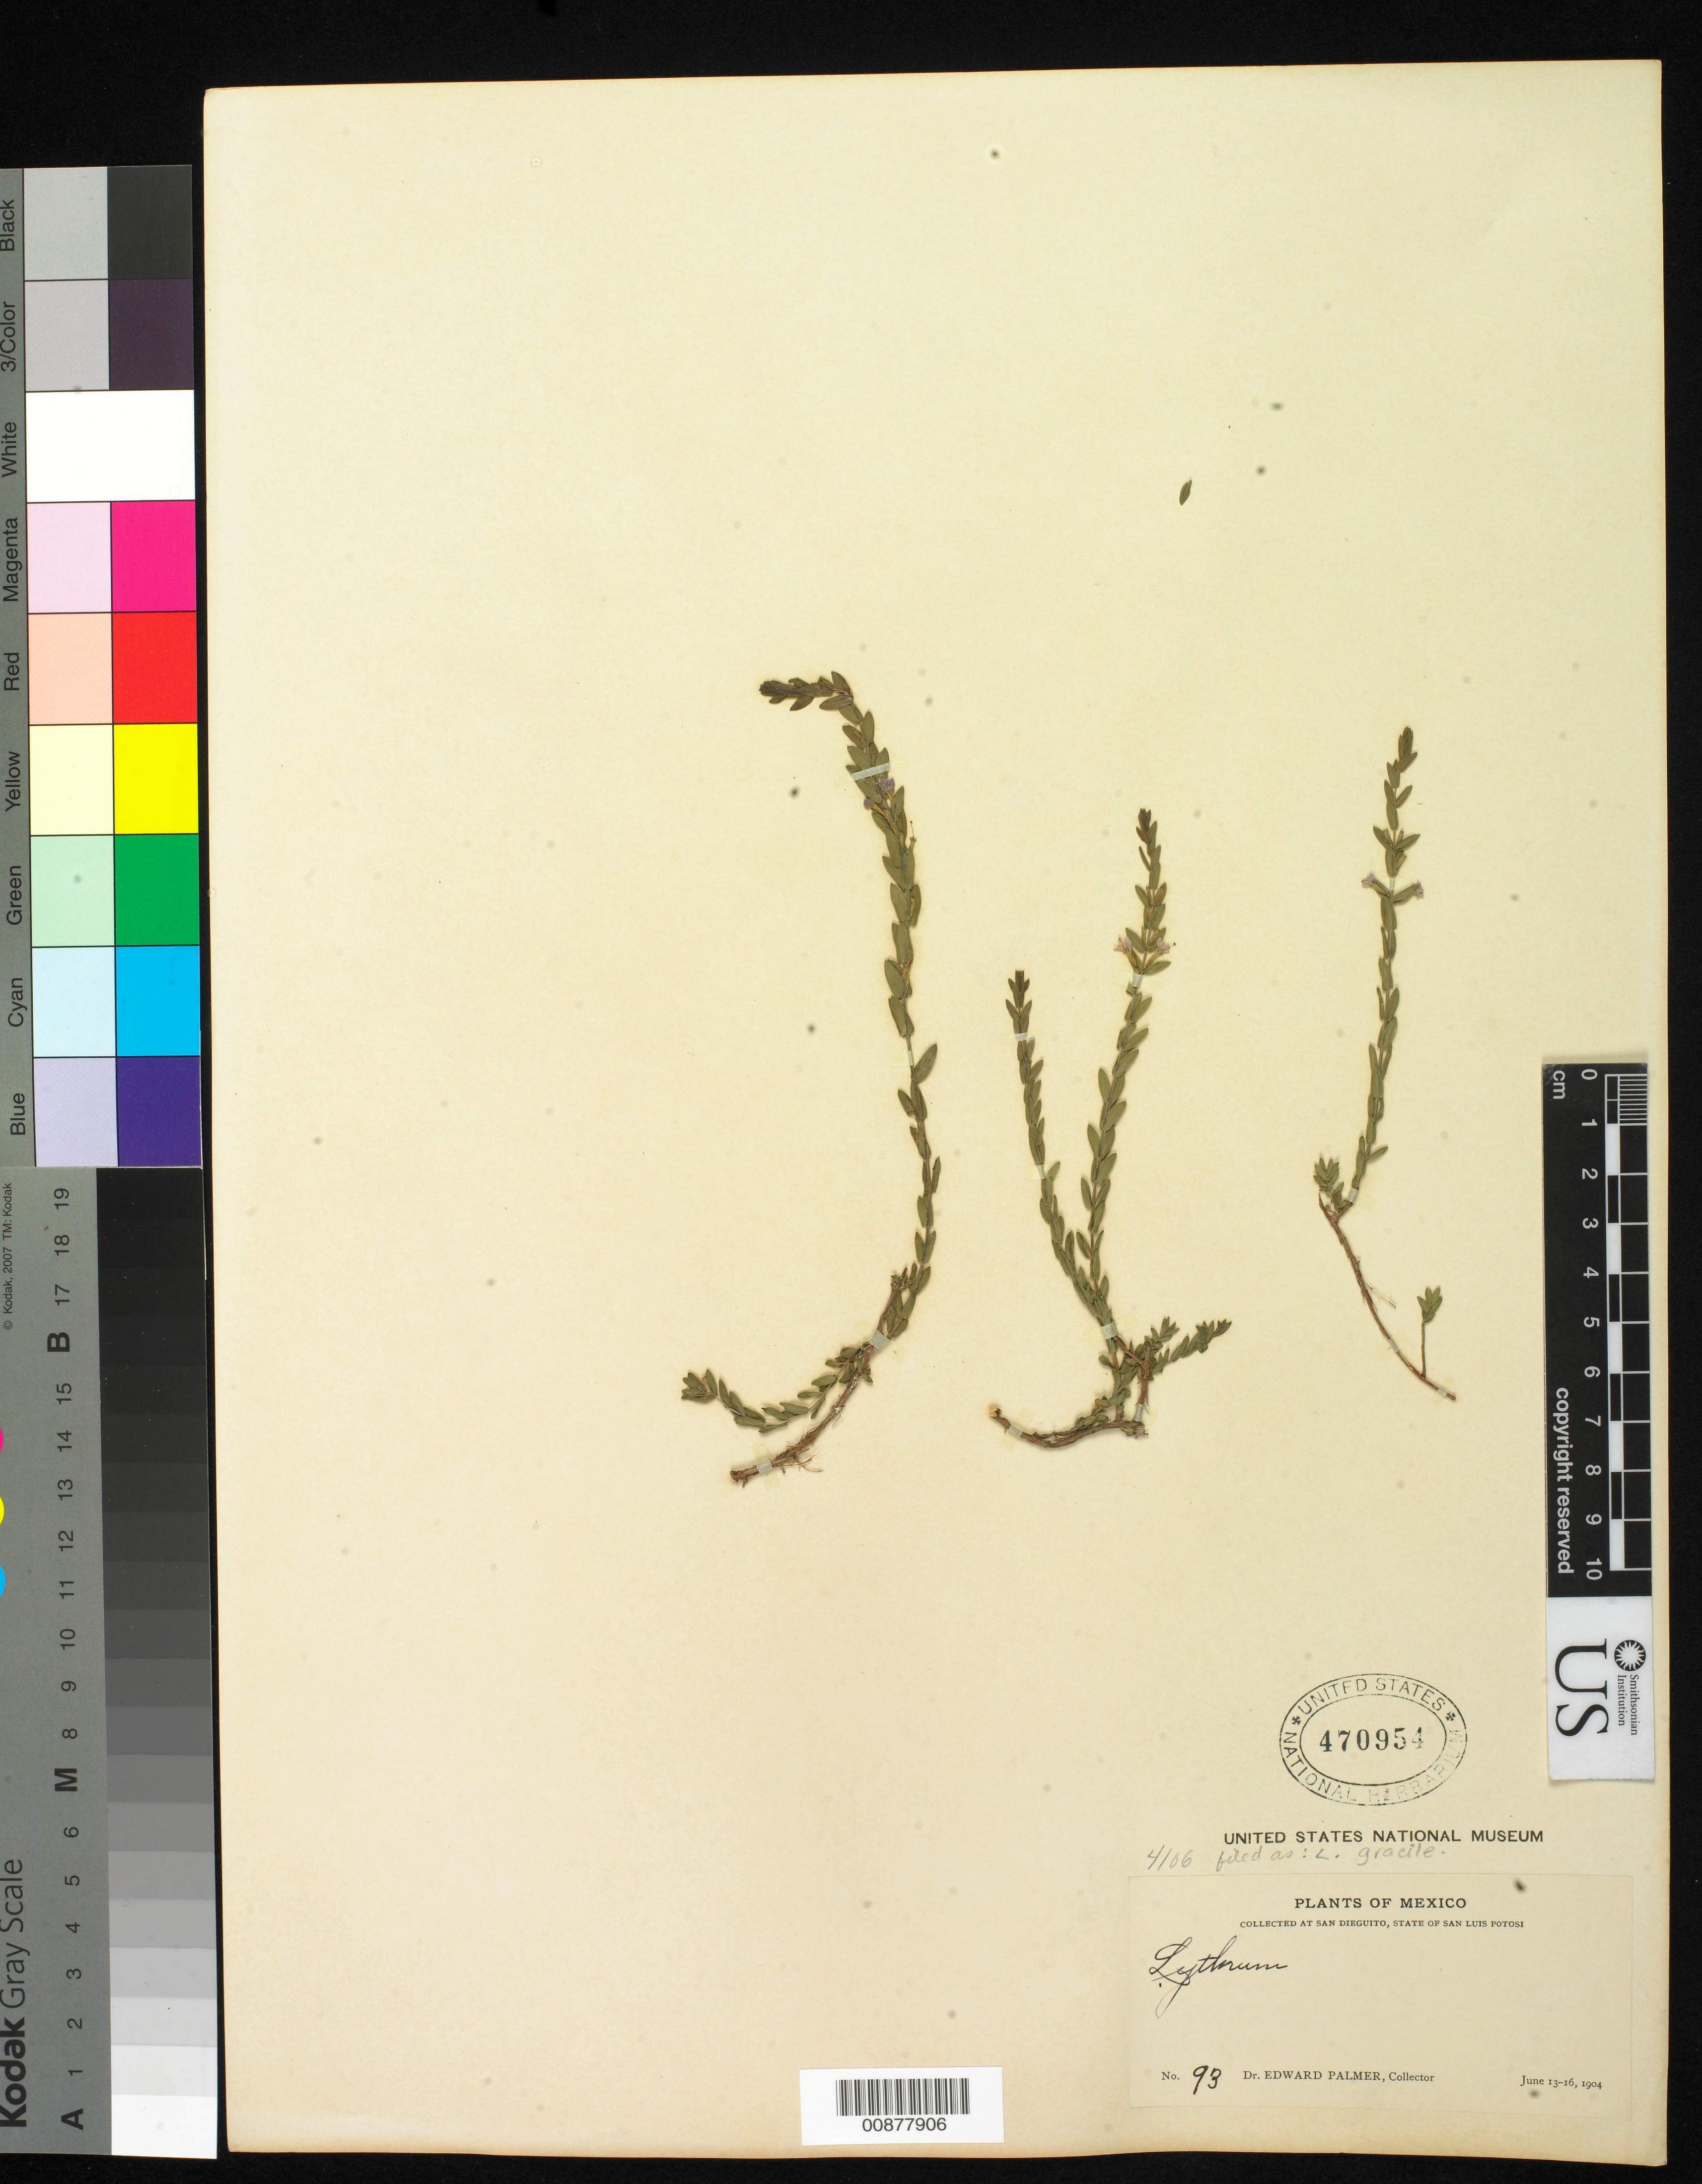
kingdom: Plantae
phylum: Tracheophyta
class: Magnoliopsida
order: Myrtales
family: Lythraceae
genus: Lythrum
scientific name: Lythrum gracile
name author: Benth.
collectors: E. Palmer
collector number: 93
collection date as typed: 13 Jun 1904 to 16 Jun 1904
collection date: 1904-06-13/1904-06-16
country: Mexico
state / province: San Luis Potosí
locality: San Dieguito, San Luis Potosí.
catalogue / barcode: US 470954